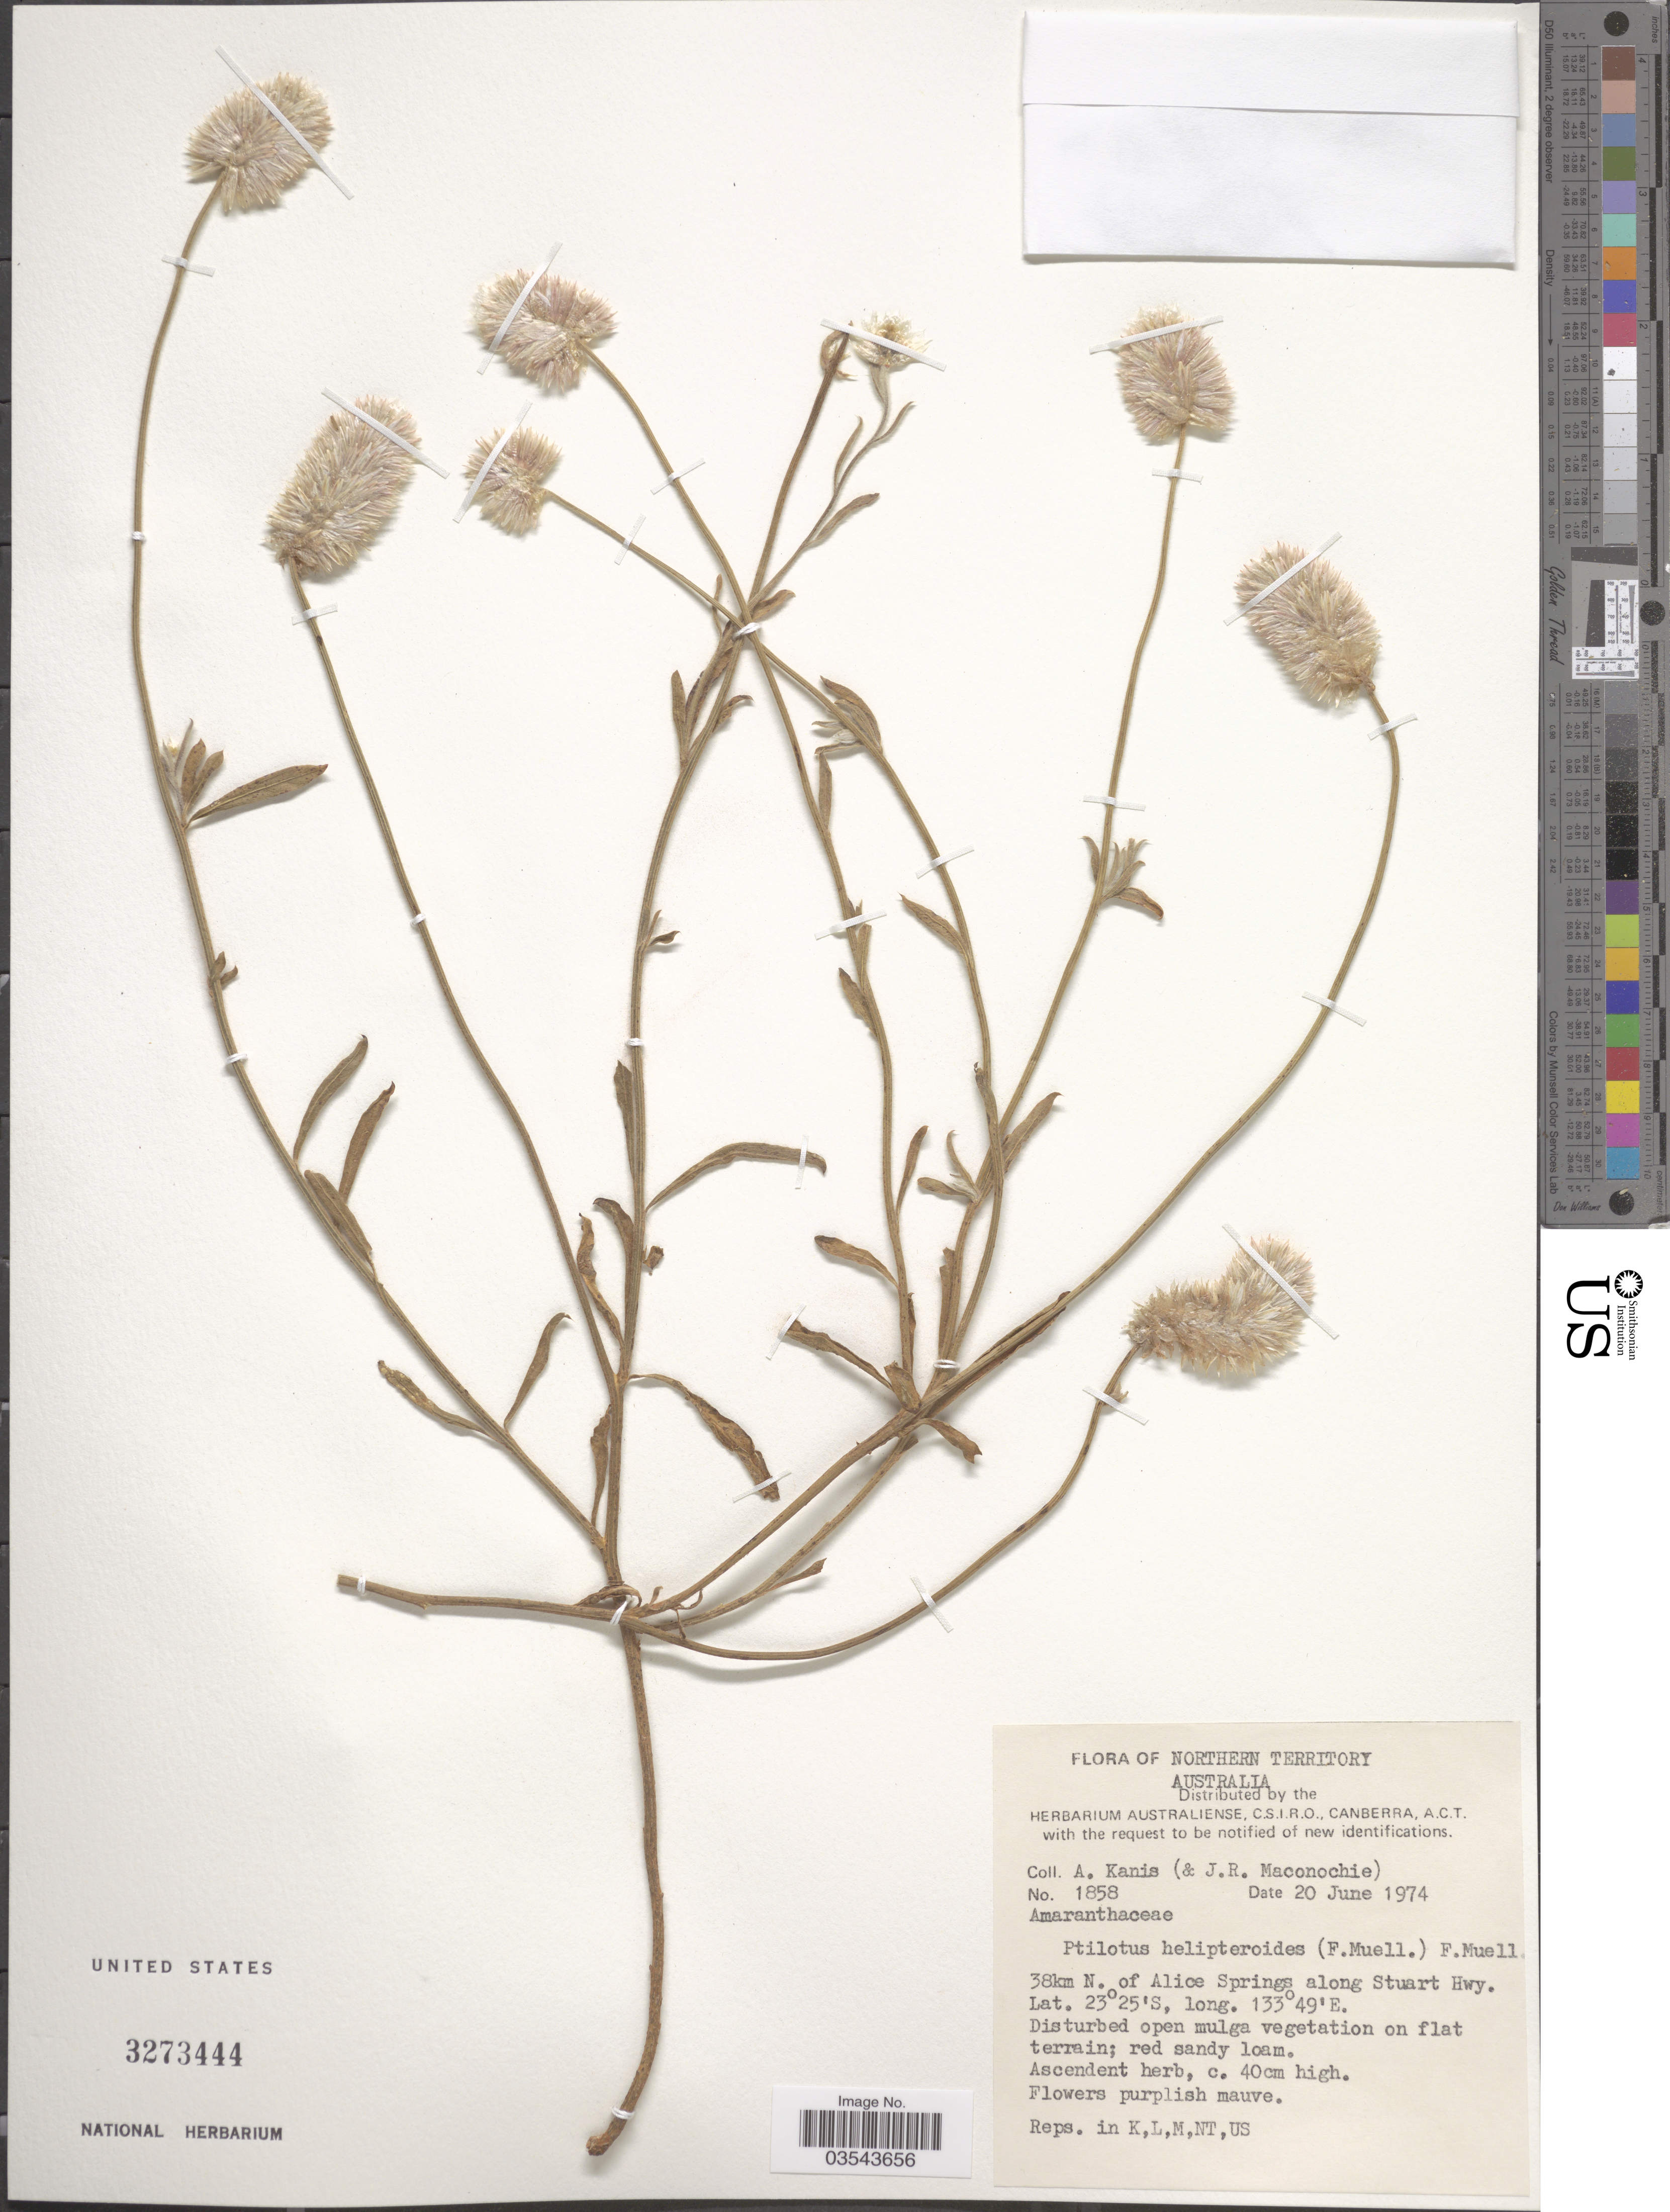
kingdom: Plantae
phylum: Tracheophyta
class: Magnoliopsida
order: Caryophyllales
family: Amaranthaceae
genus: Ptilotus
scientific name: Ptilotus helipteroides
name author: F. Muell.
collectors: A. Kanis & J. Maconochie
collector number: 1858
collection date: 1974-06-20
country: Australia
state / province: Northern Territory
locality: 38km N. of Alice Springs along Stuart Hwy.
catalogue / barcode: US 3273444